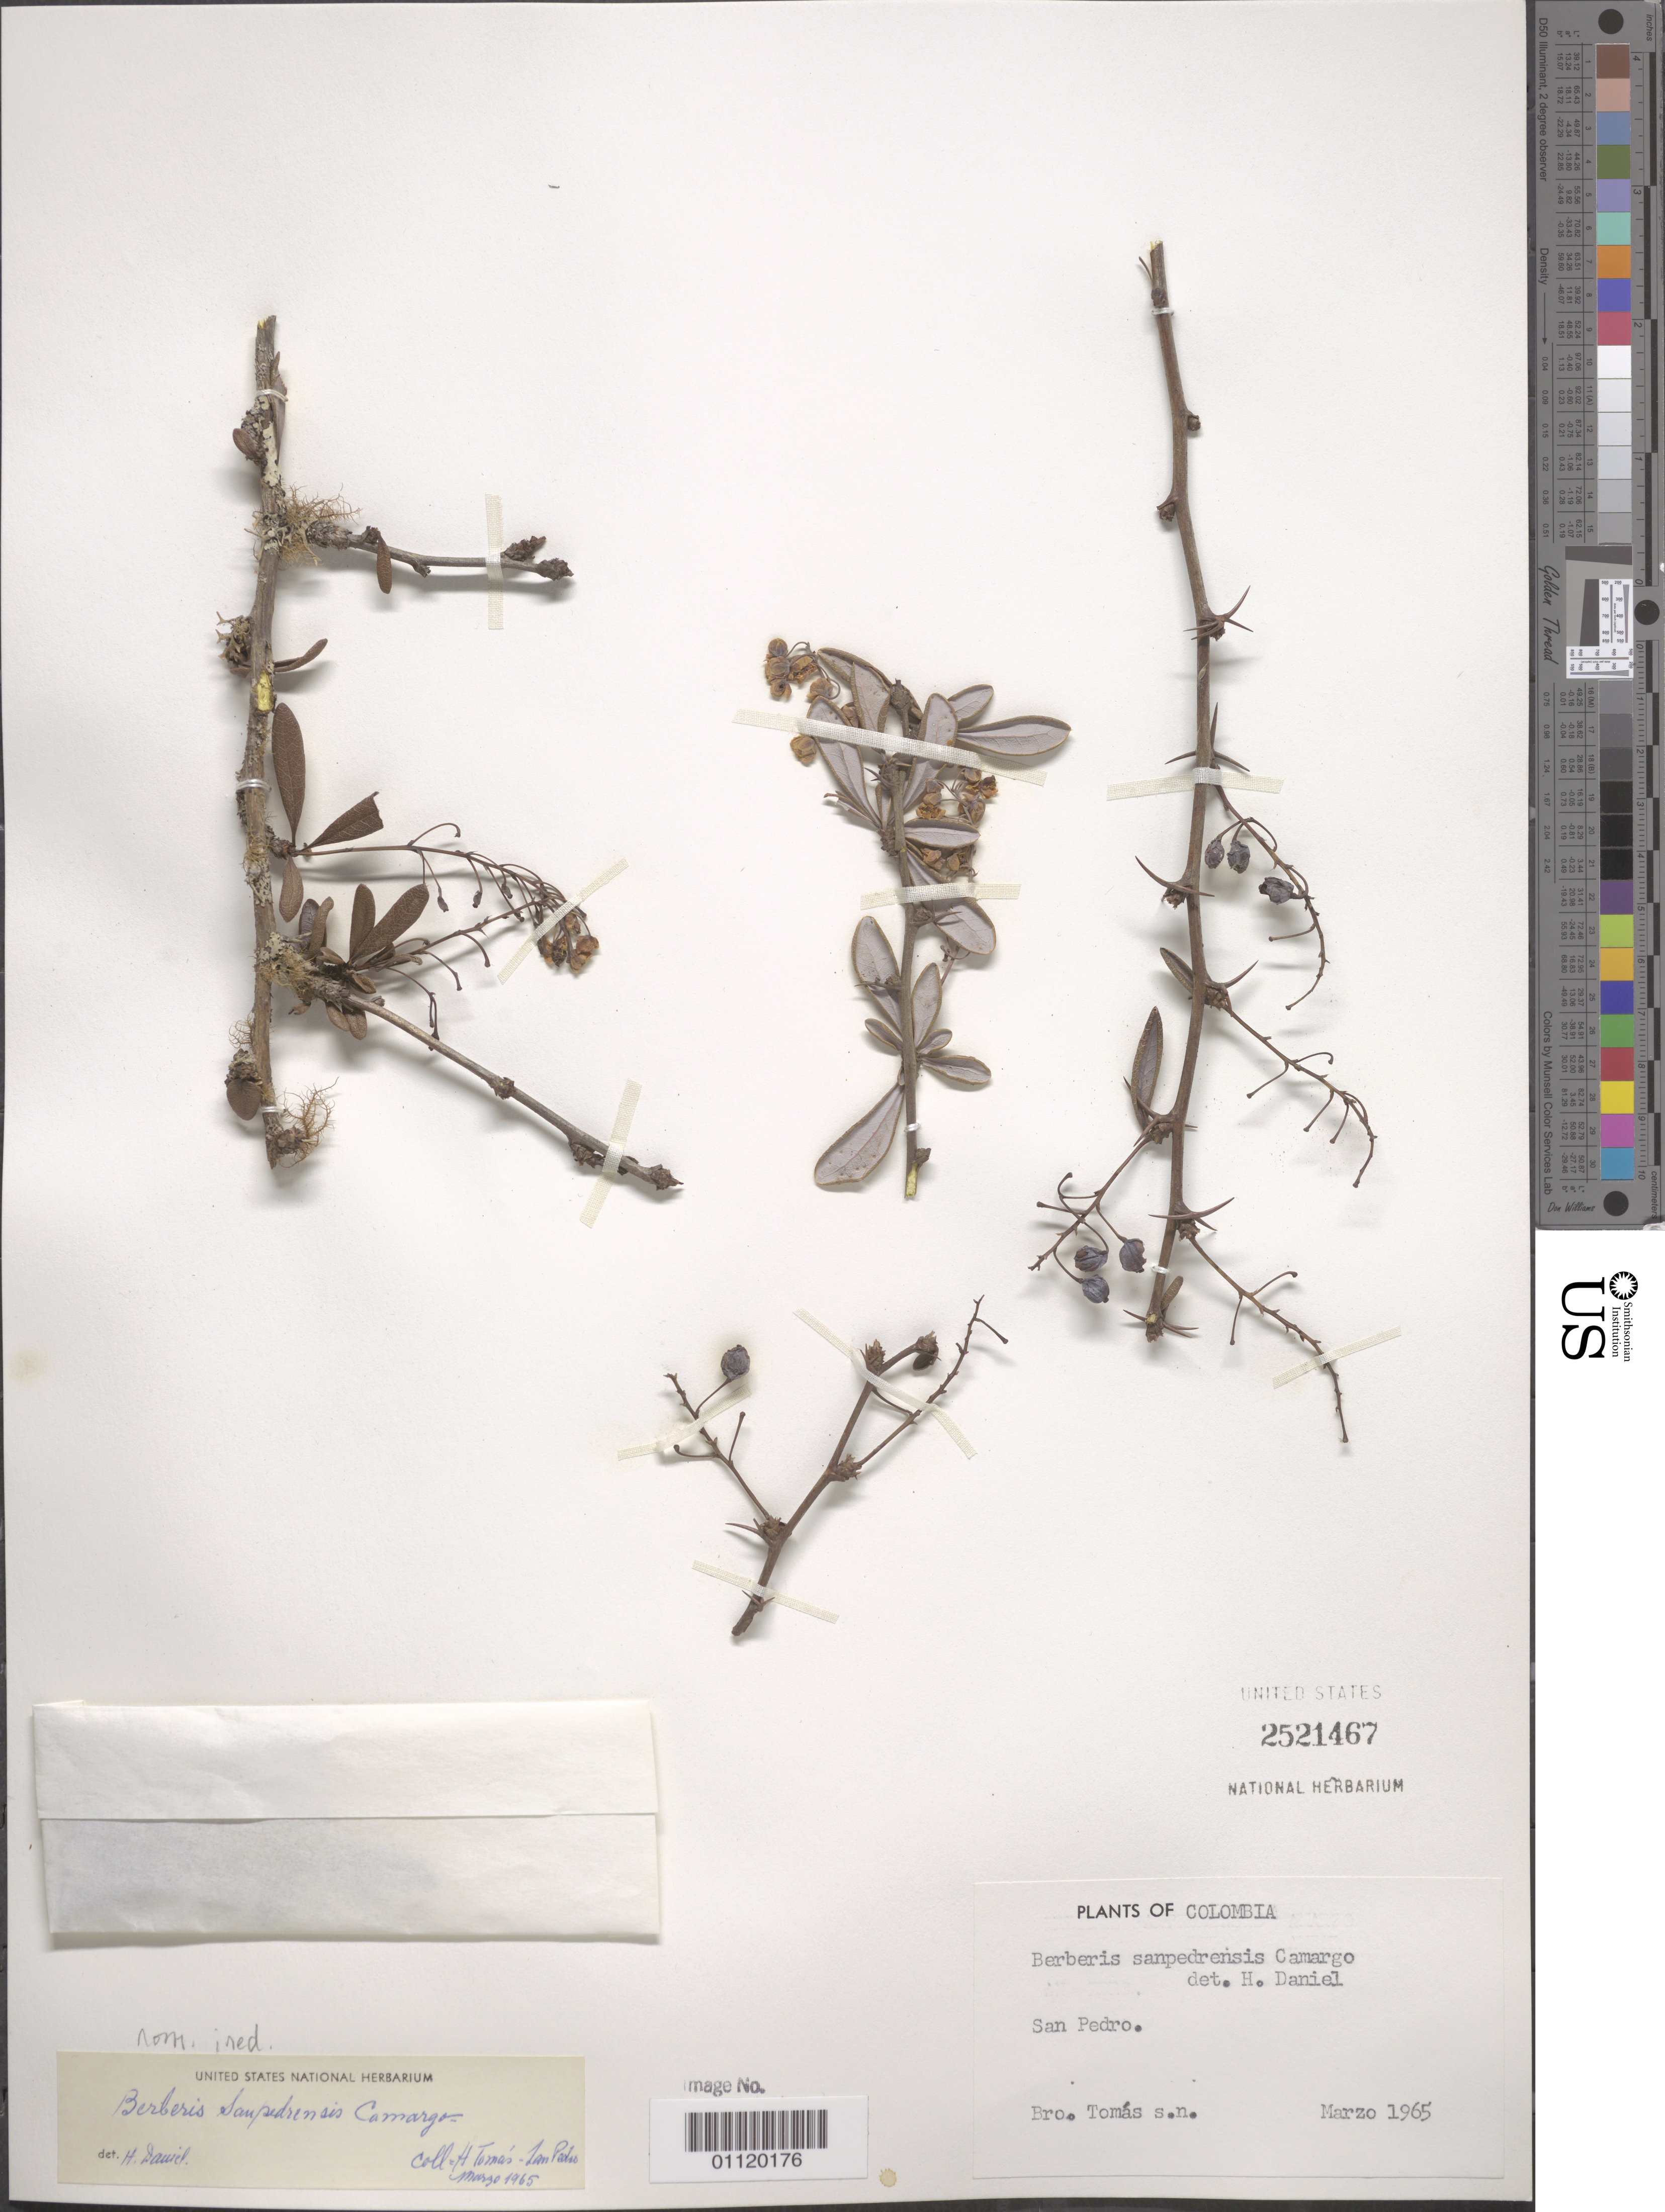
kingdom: Plantae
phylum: Tracheophyta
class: Magnoliopsida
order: Ranunculales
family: Berberidaceae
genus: Berberis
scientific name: Berberis sp.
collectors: B. Tomas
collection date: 1965-03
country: Colombia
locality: San Pedro.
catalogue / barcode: US 2521467